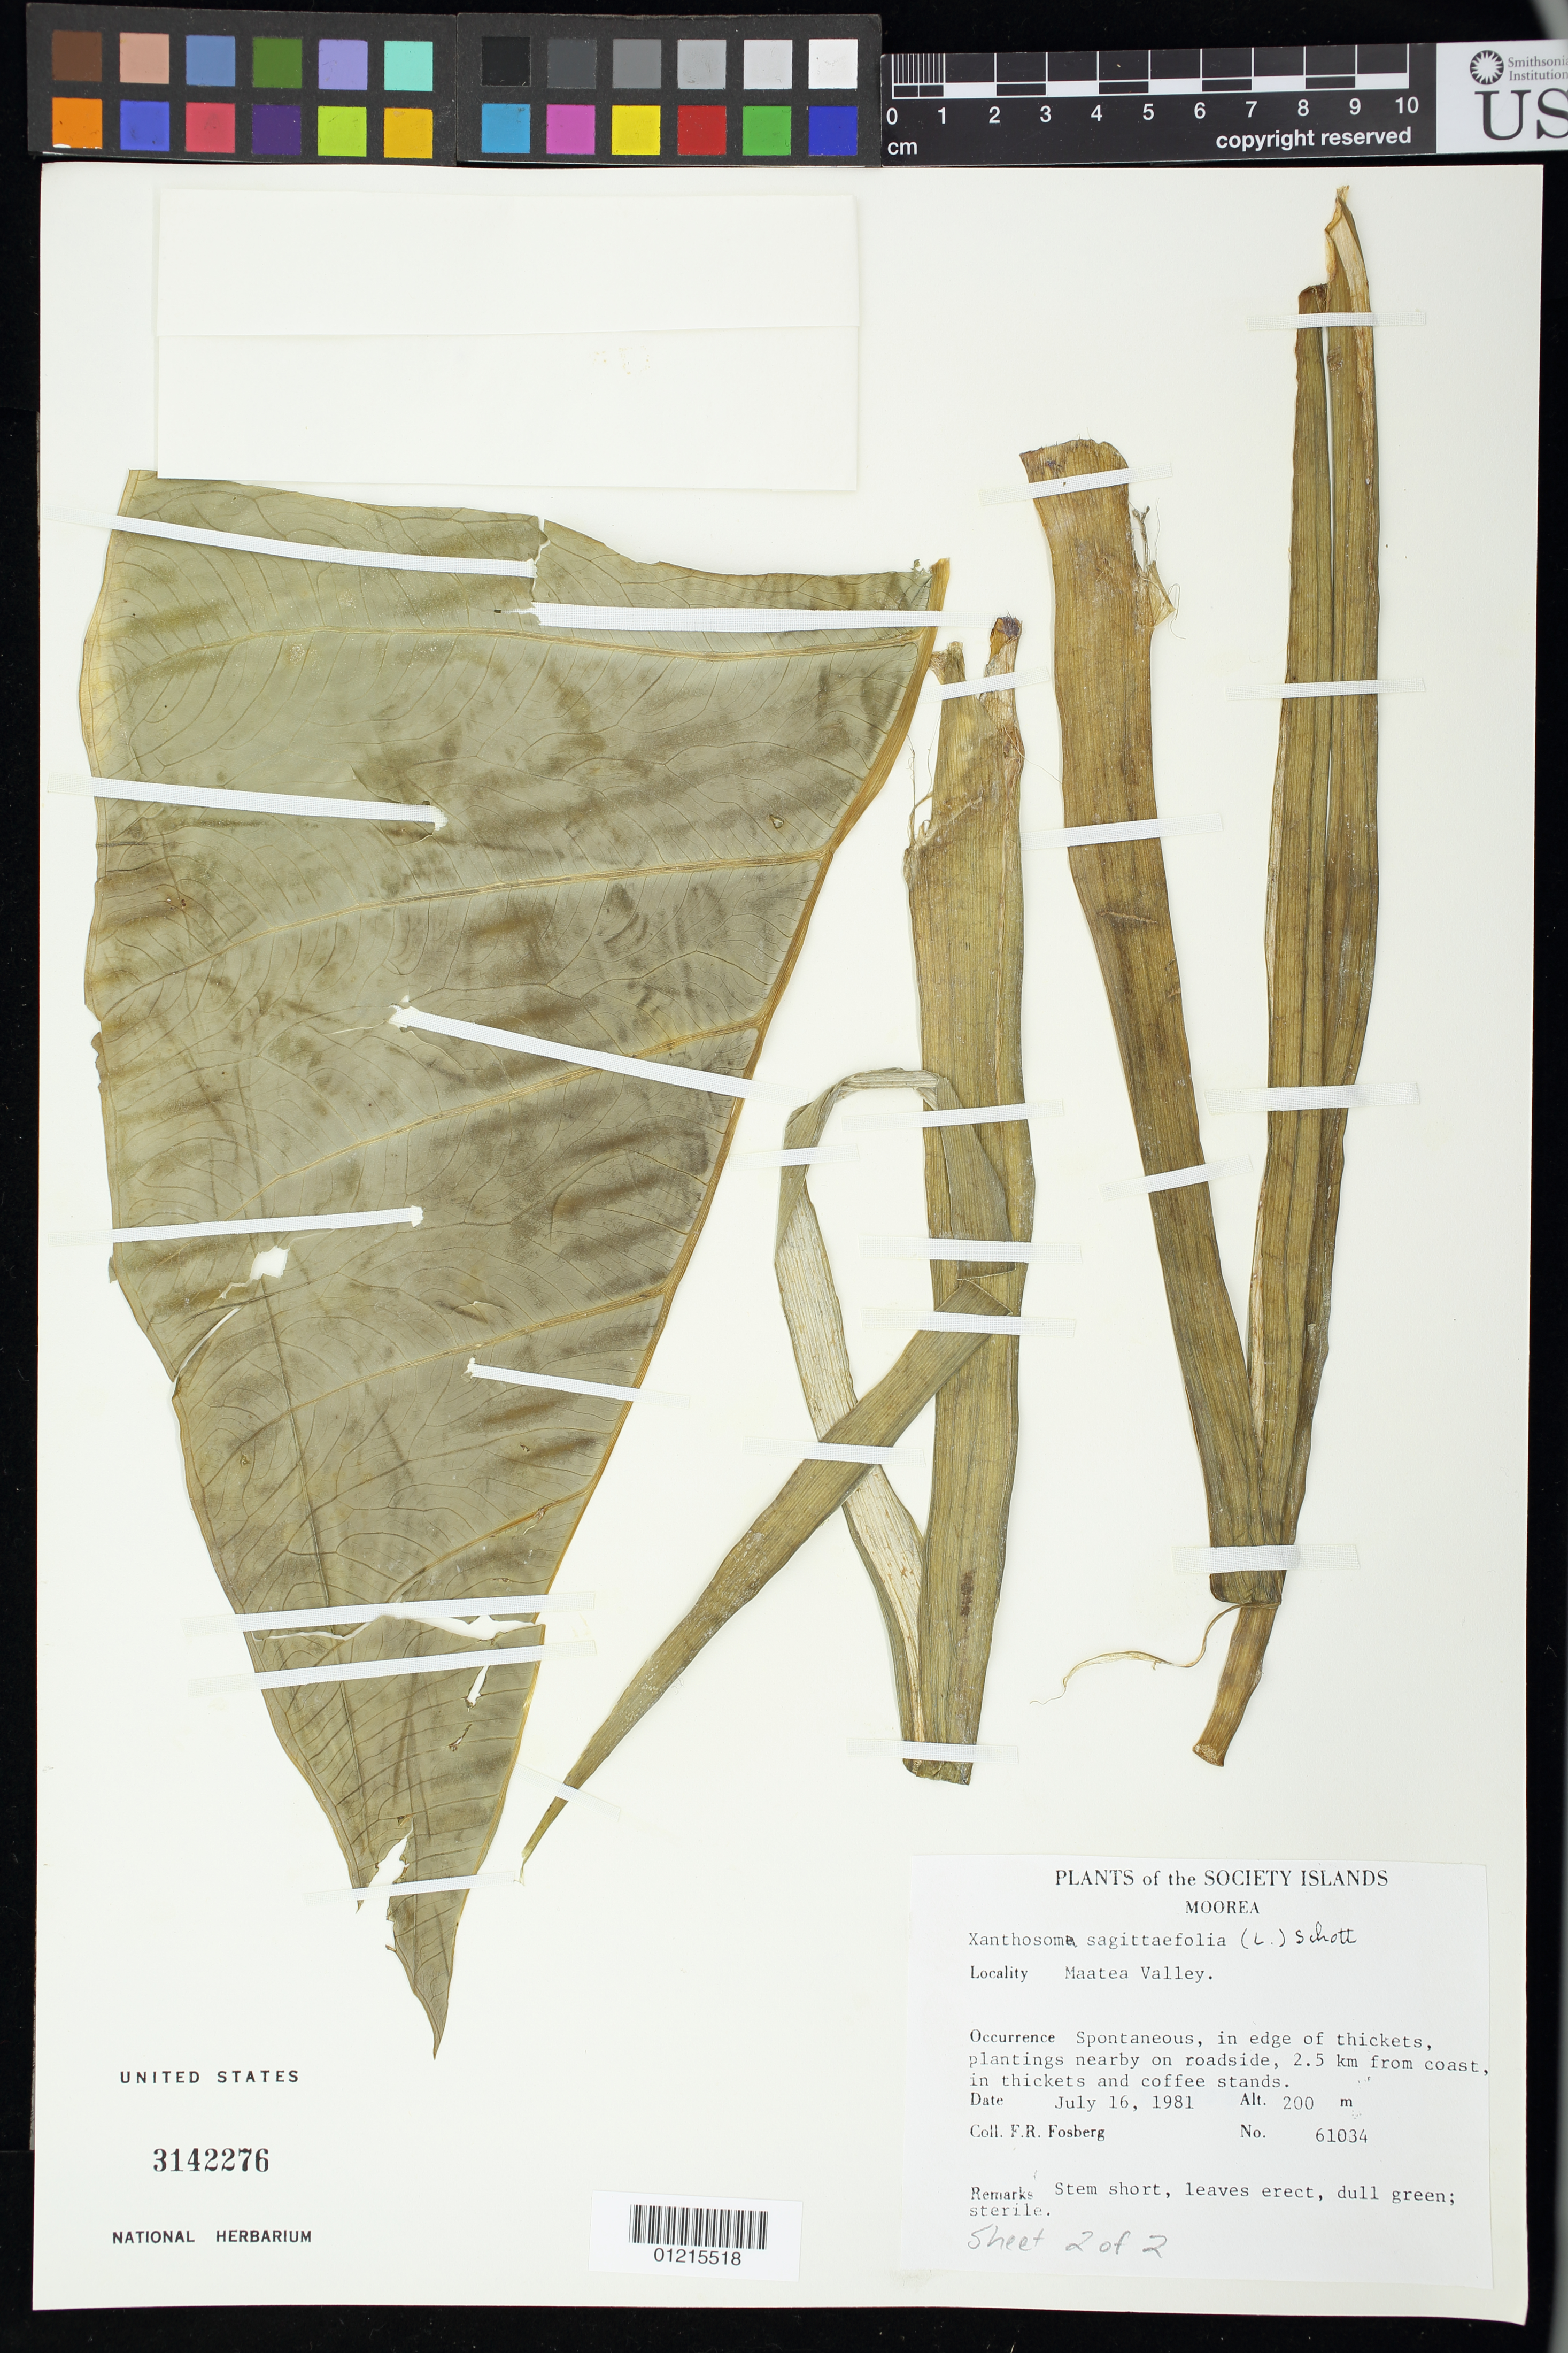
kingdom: Plantae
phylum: Tracheophyta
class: Liliopsida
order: Alismatales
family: Araceae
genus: Xanthosoma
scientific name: Xanthosoma sagittifolium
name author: (L.) Schott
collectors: F. R. Fosberg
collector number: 61034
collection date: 1981-07-16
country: French Polynesia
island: Moorea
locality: Maatea Valley, nearby on roadside, 2.5 km from coast.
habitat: In edge of thickets and coffee stands.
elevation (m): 200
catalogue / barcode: US 3142276